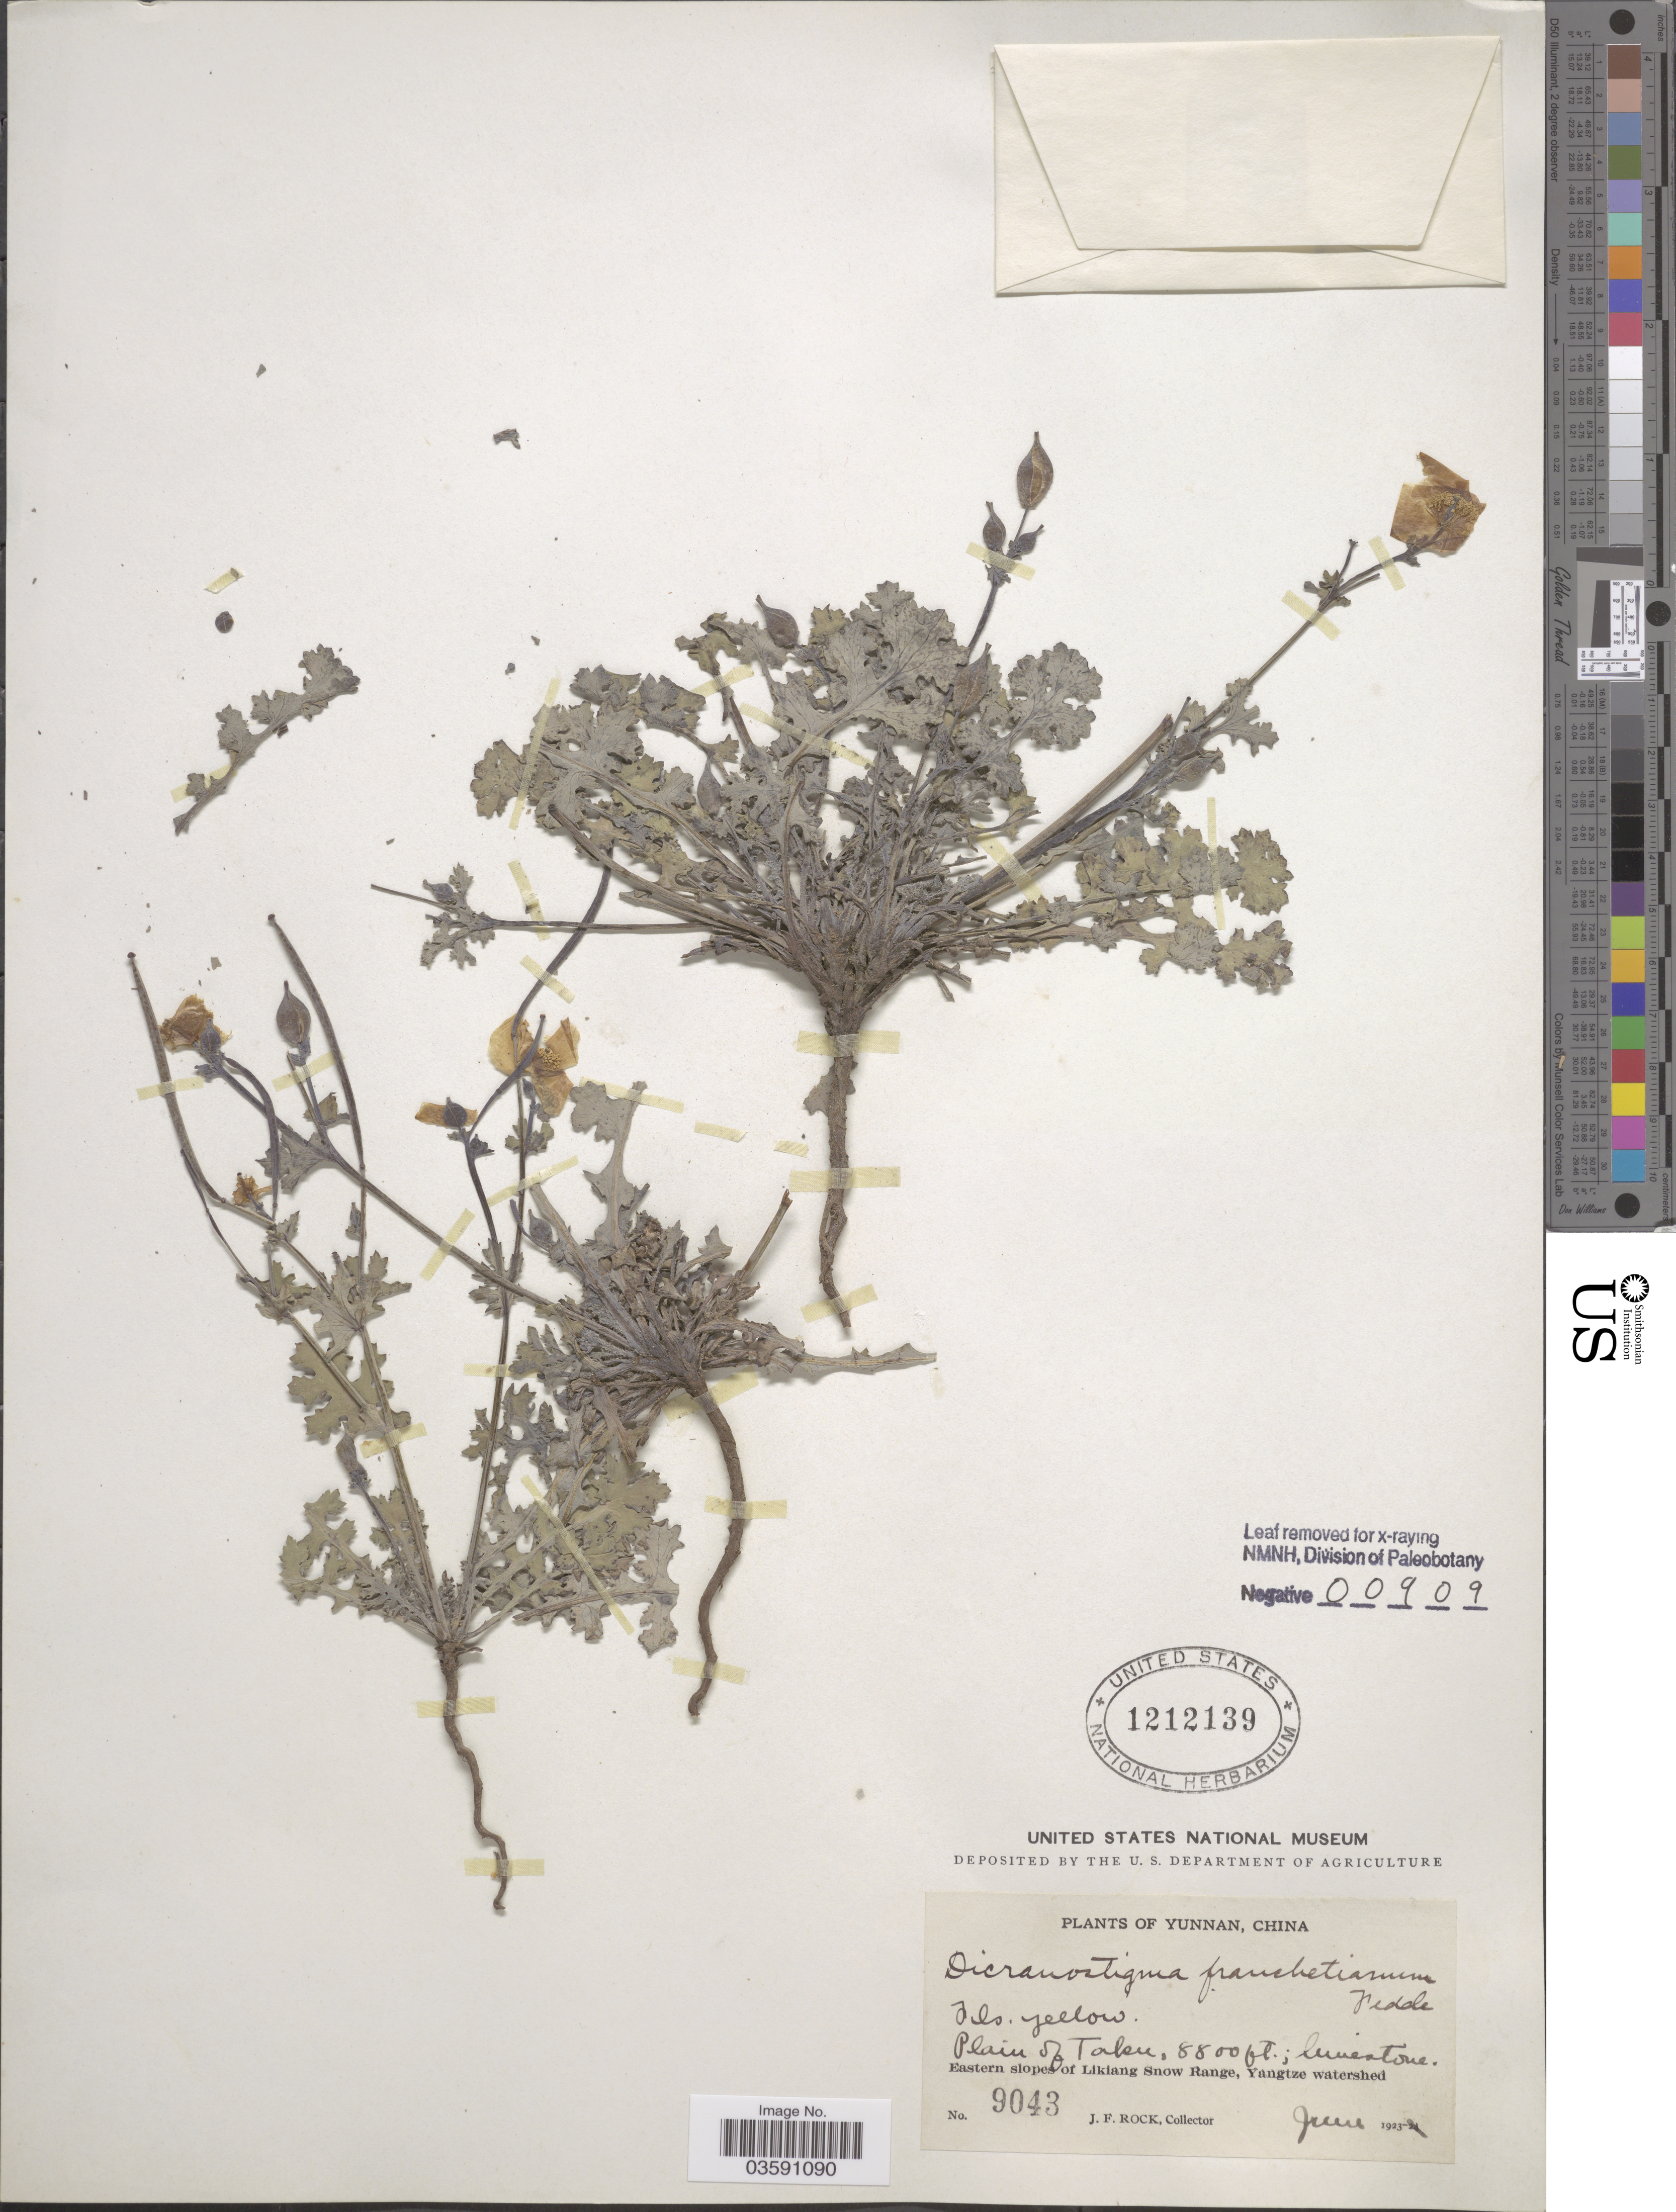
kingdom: Plantae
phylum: Tracheophyta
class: Magnoliopsida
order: Ranunculales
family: Papaveraceae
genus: Dicranostigma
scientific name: Dicranostigma franchetianum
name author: (Prain) Fedde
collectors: J. Rock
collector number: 9043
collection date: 1923-06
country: China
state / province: Yunnan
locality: Plain of Taku. Eastern slopes of Likiang Snow Range, Yangtze Watershed.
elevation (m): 2682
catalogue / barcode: US 1212139